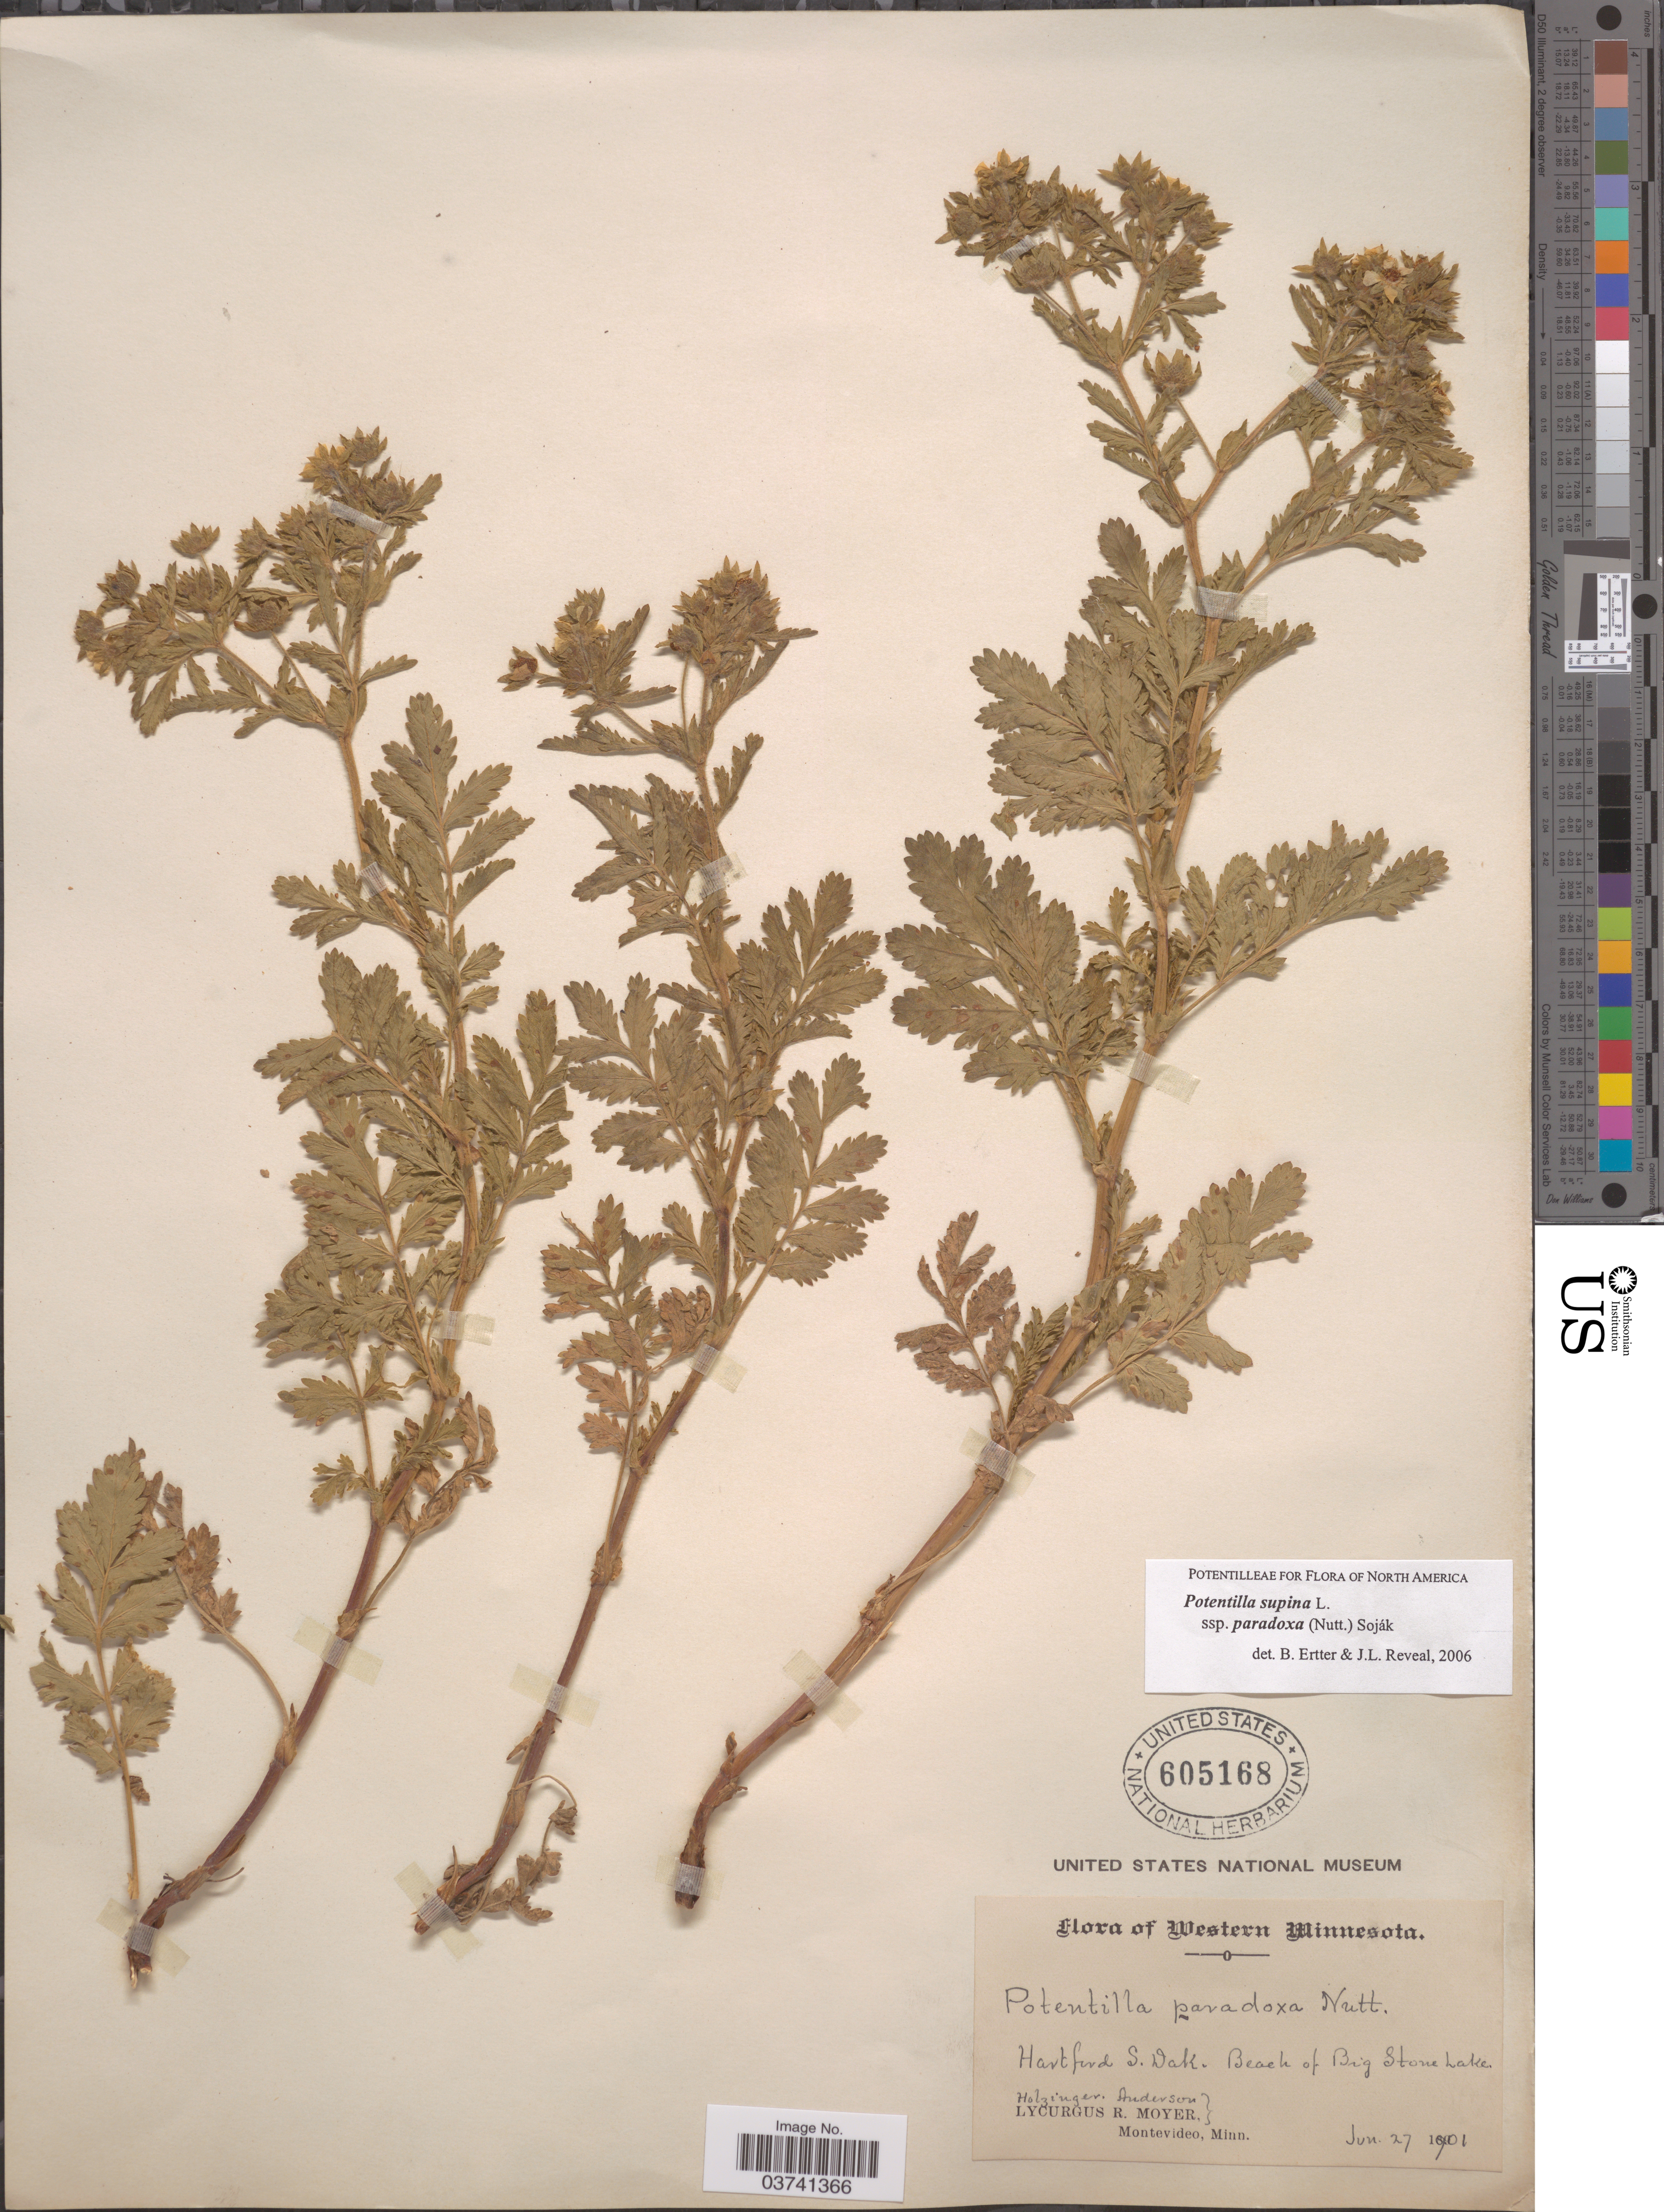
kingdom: Plantae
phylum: Tracheophyta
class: Magnoliopsida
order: Rosales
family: Rosaceae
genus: Potentilla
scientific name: Potentilla supina subsp. paradoxa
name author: (Nutt.) Soják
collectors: H. Anderson & L. Moyer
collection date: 1901-06-27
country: United States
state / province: South Dakota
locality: Western Minnesota. Hartford. Beach of Big Stone Lake.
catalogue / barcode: US 605168